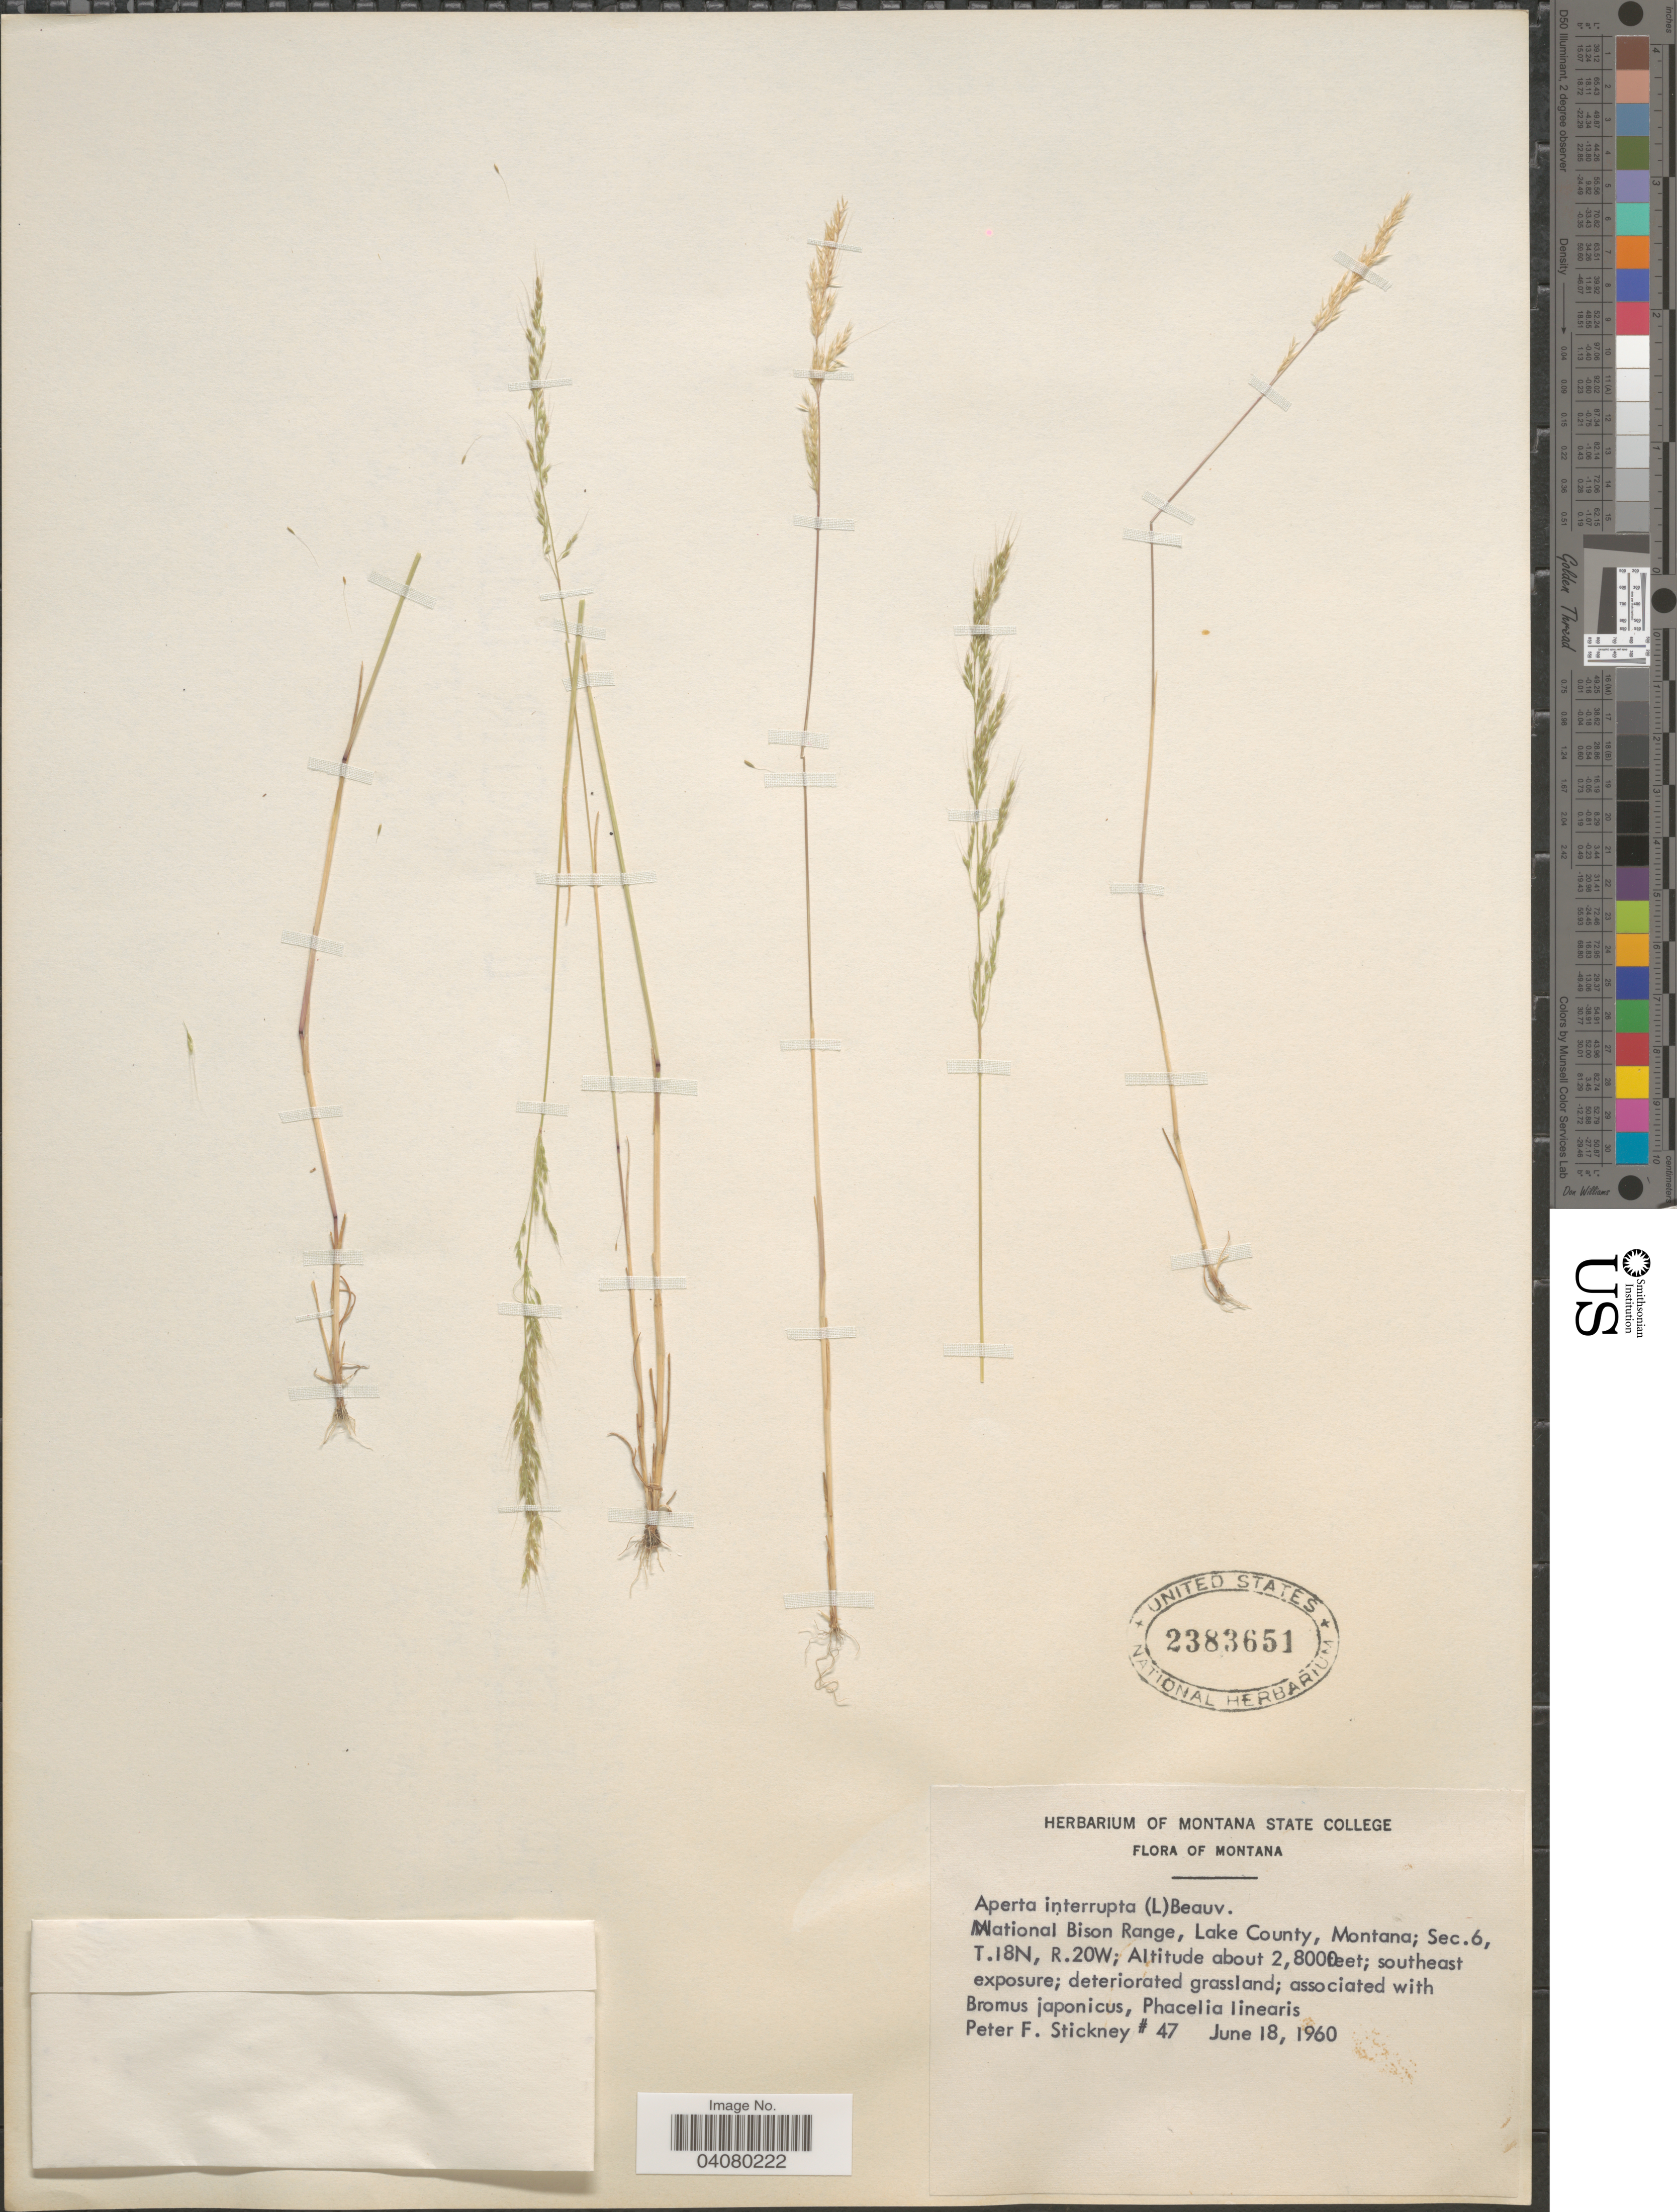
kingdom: Plantae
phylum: Tracheophyta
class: Liliopsida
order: Poales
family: Poaceae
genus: Apera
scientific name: Apera interrupta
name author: (L.) P. Beauv.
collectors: P. Stickney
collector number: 47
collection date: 1960-06-18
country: United States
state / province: Montana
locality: National Bison Range, Lake County; Sec. 6, T.18N, R.20W; Southeast exposure.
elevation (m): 8534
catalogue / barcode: US 2383651